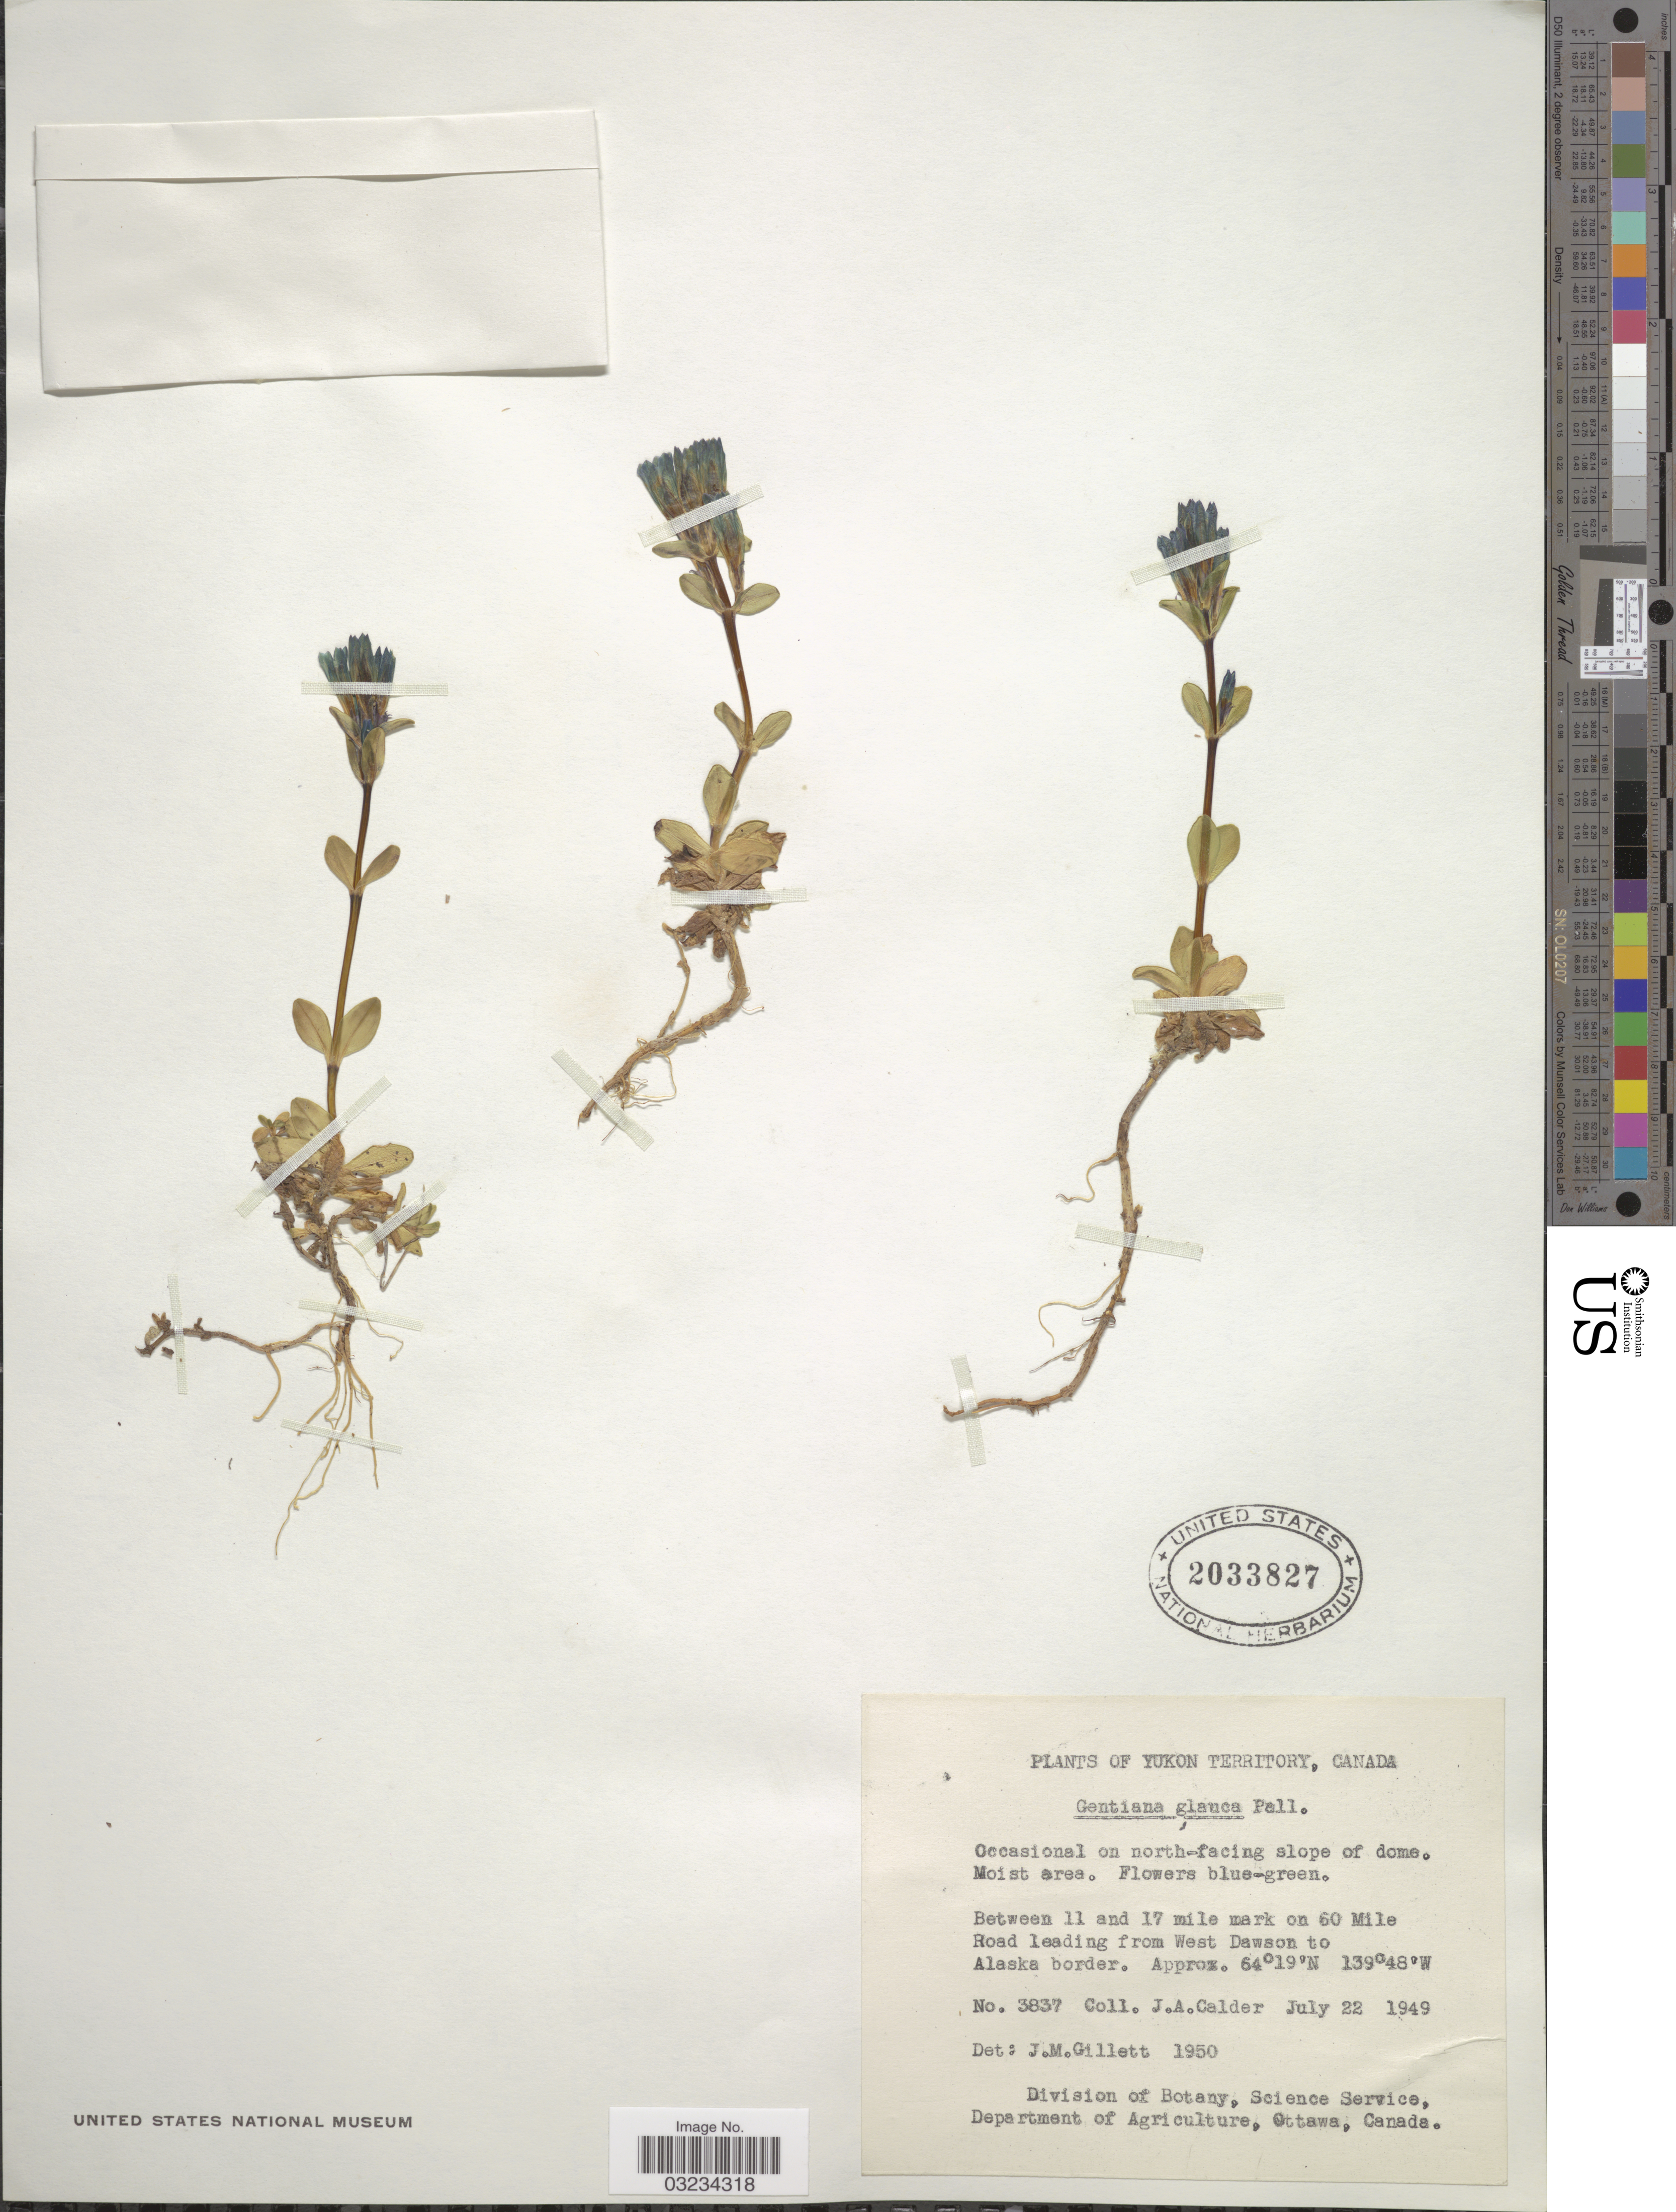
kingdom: Plantae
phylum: Tracheophyta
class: Magnoliopsida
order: Gentianales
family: Gentianaceae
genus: Gentiana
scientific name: Gentiana glauca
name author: Pall.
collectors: J. A. Calder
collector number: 3837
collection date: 1949-07-22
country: Canada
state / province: Yukon Territory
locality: Between 11 and 17 mile mark on 60 Mile Road leading from West Dawson to Alaska border.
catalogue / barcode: US 2033827